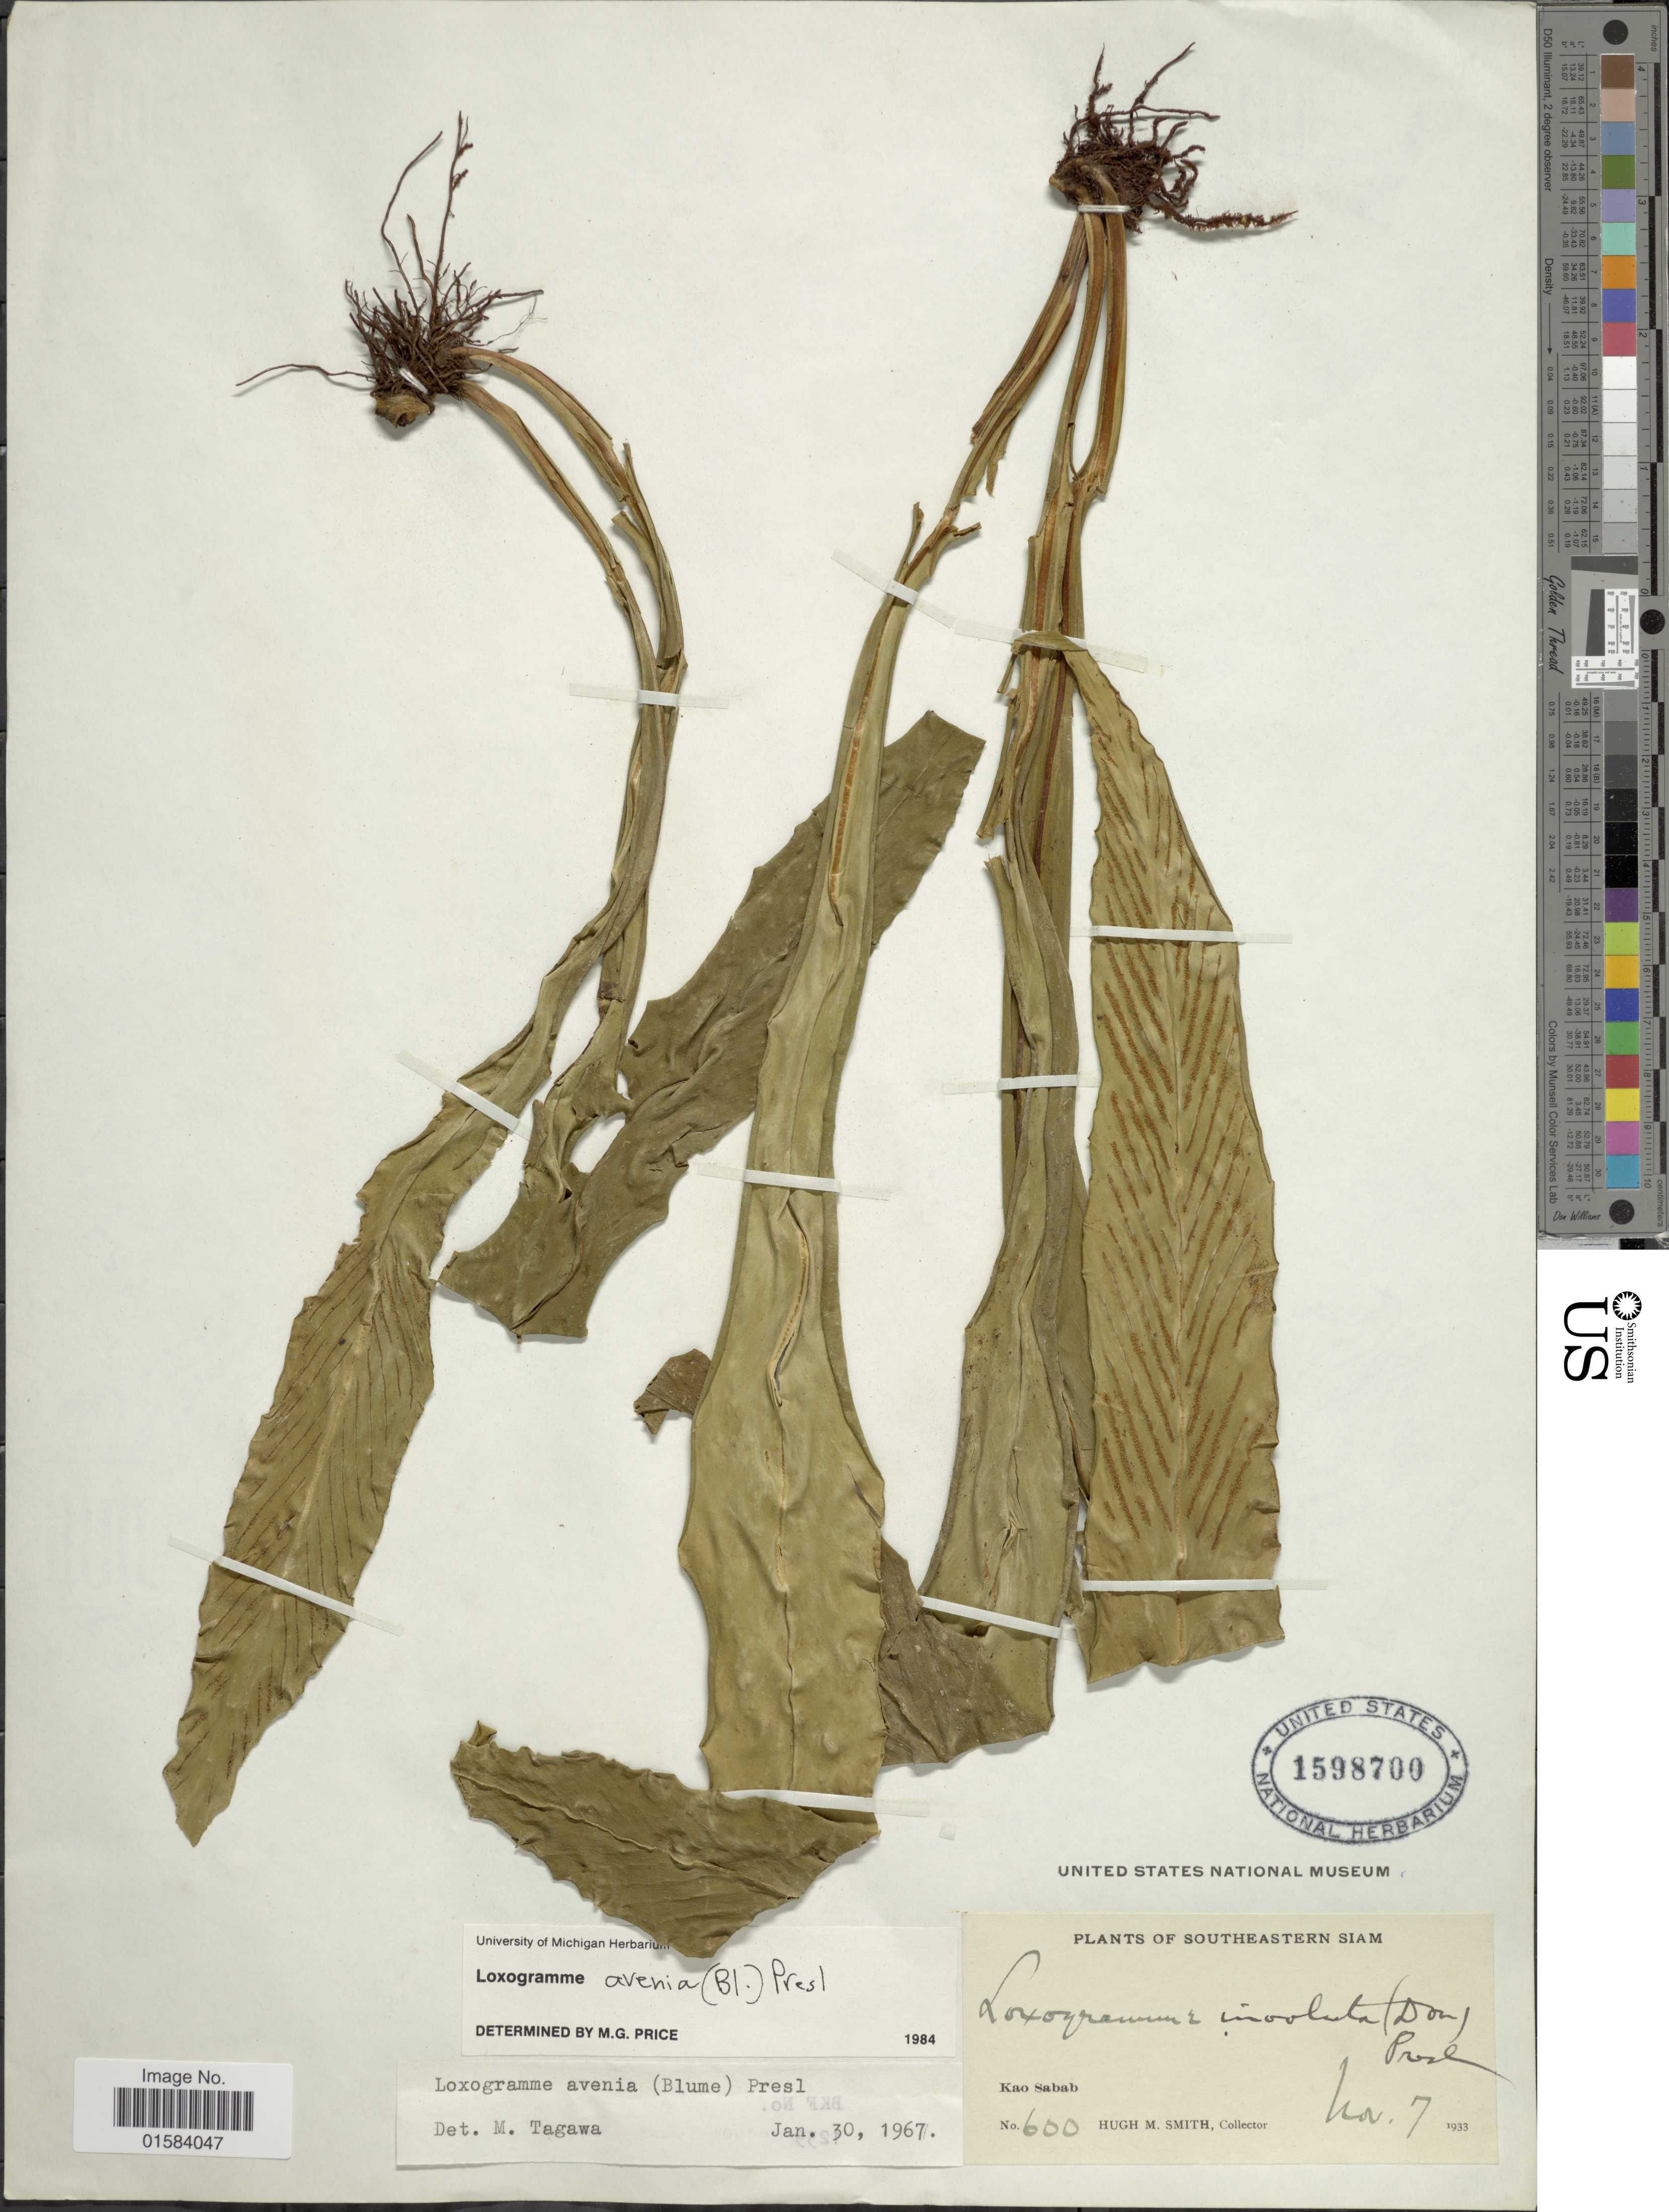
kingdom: Plantae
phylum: Tracheophyta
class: Polypodiopsida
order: Polypodiales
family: Polypodiaceae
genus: Loxogramme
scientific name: Loxogramme avenia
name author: (Blume) C. Presl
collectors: H. M. Smith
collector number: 600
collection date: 1933-11-07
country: Thailand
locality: Southeastern Siam, Kao Sabab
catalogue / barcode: US 1598700